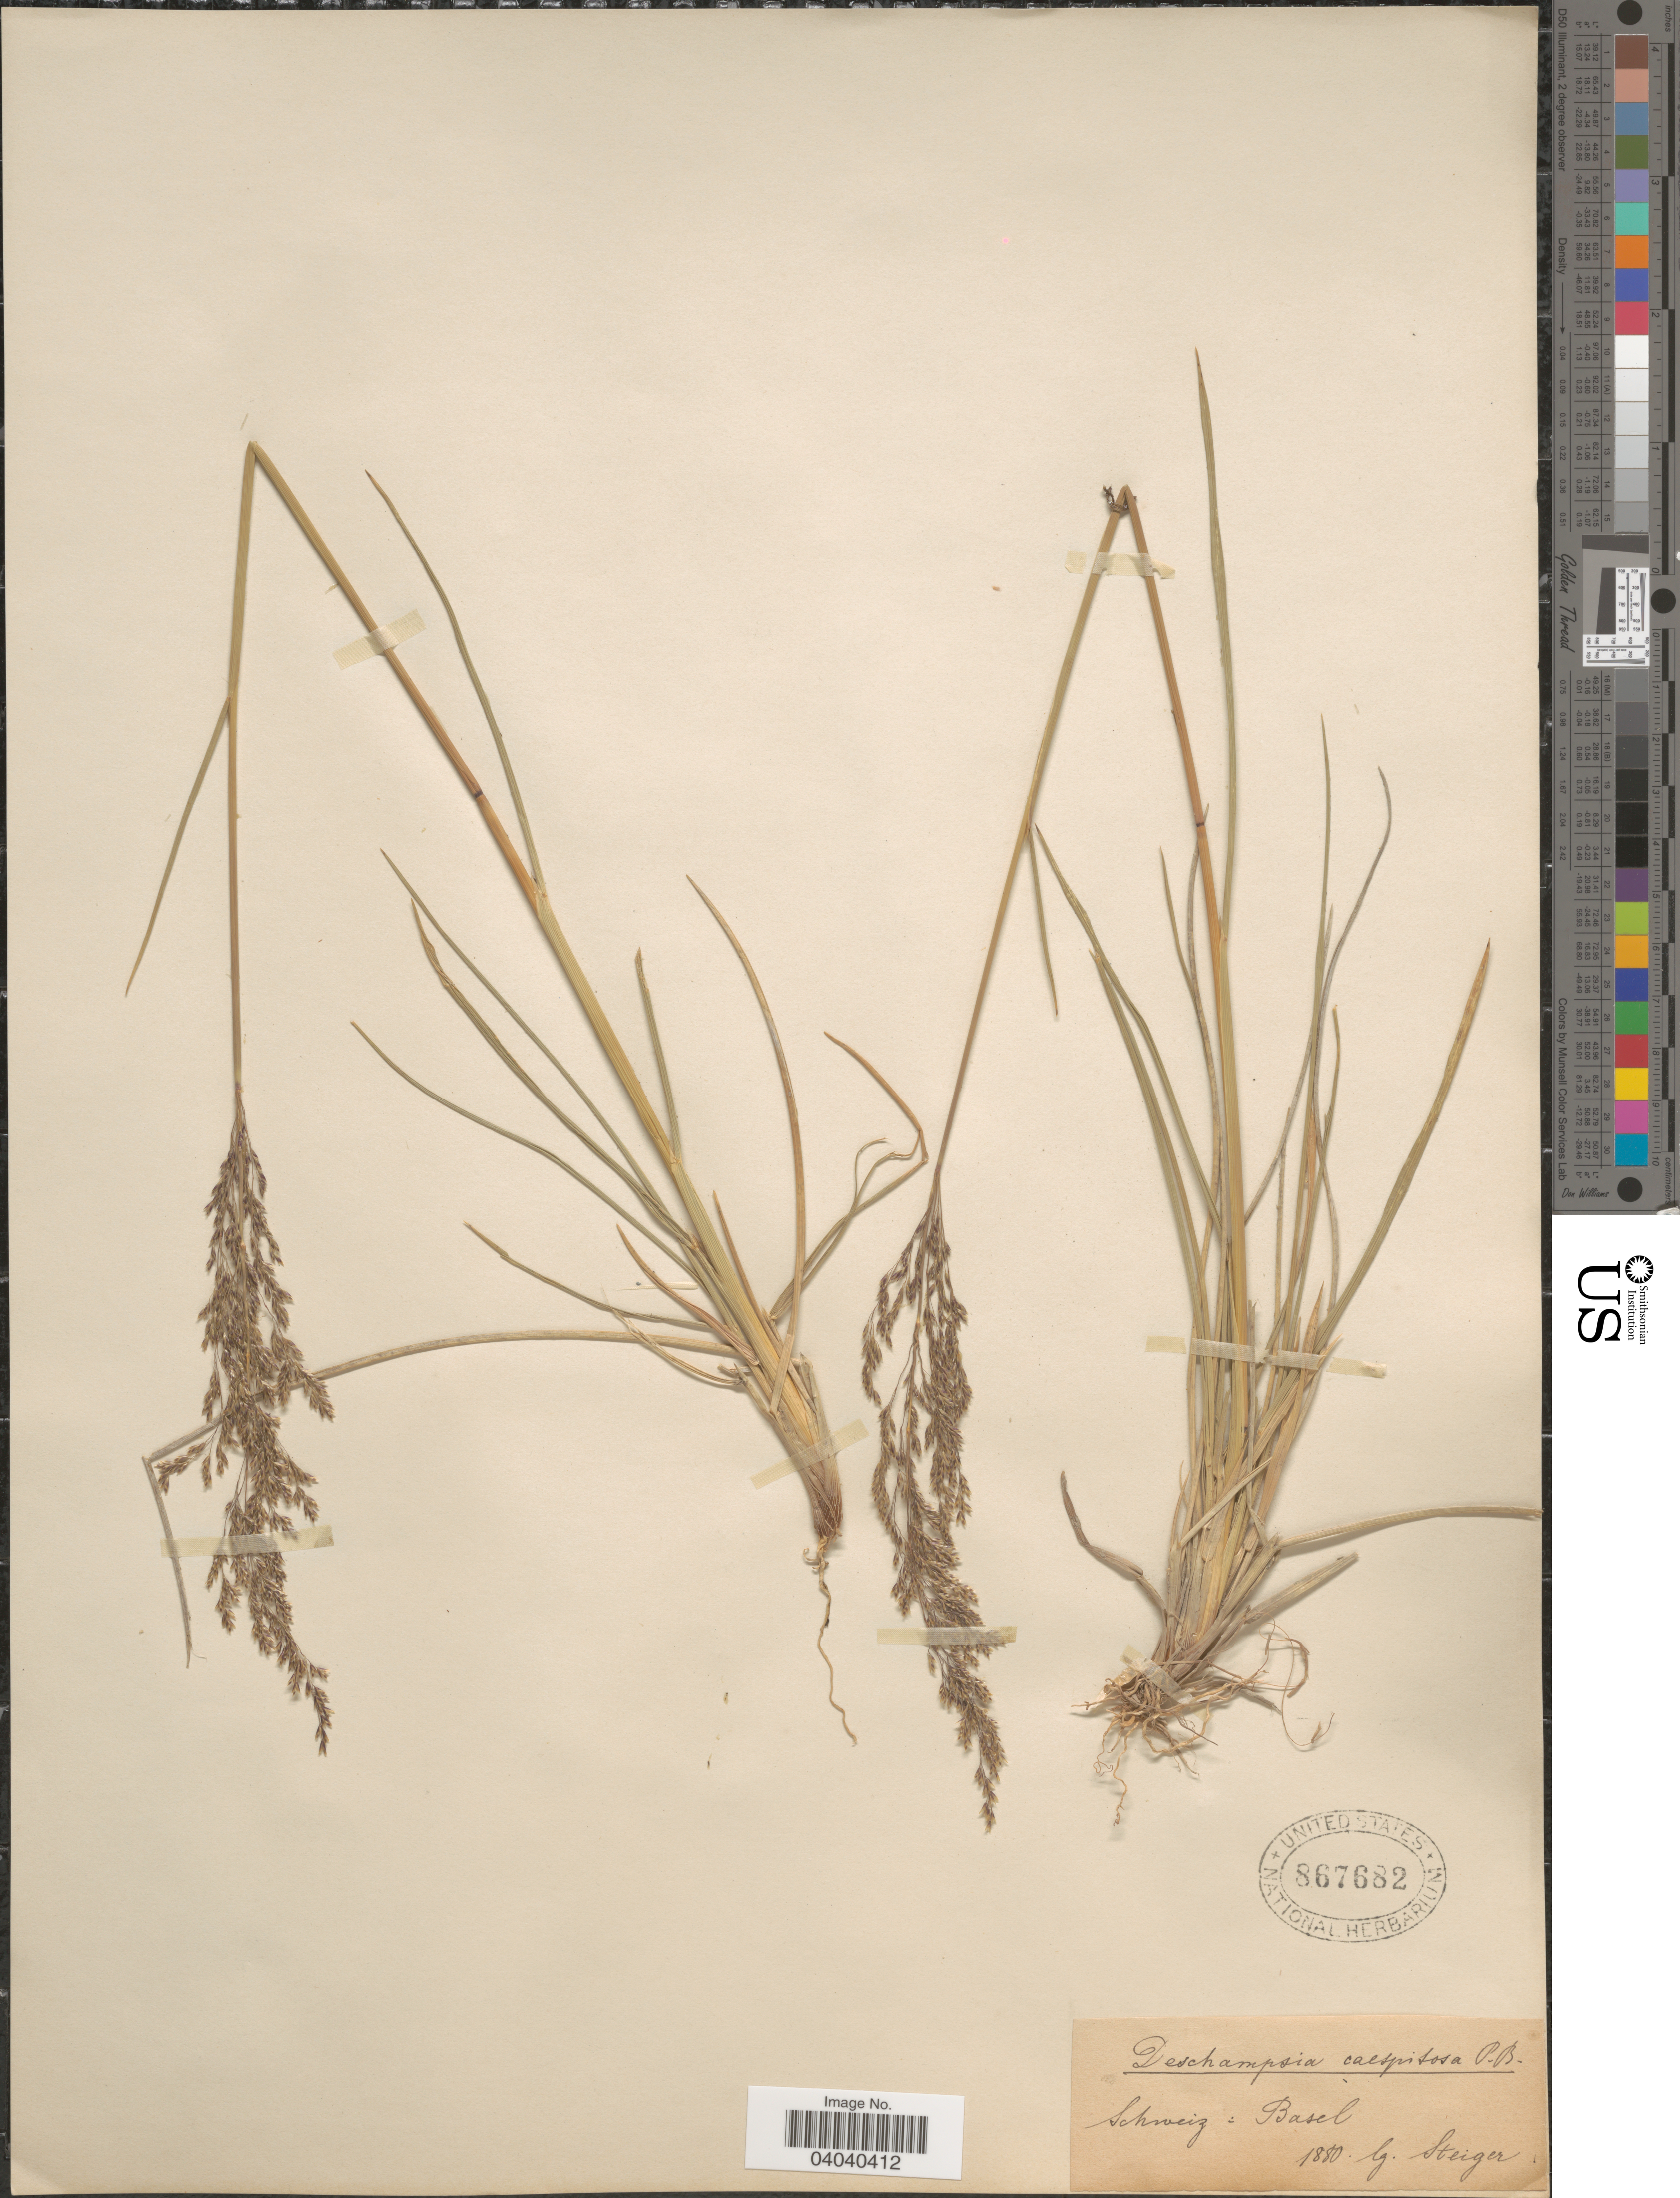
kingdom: Plantae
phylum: Tracheophyta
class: Liliopsida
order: Poales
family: Poaceae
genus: Deschampsia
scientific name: Deschampsia cespitosa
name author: (L.) P. Beauv.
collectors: Steiger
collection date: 1880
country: Switzerland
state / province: Schwyz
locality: Schweiz: Basel.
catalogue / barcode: US 867682